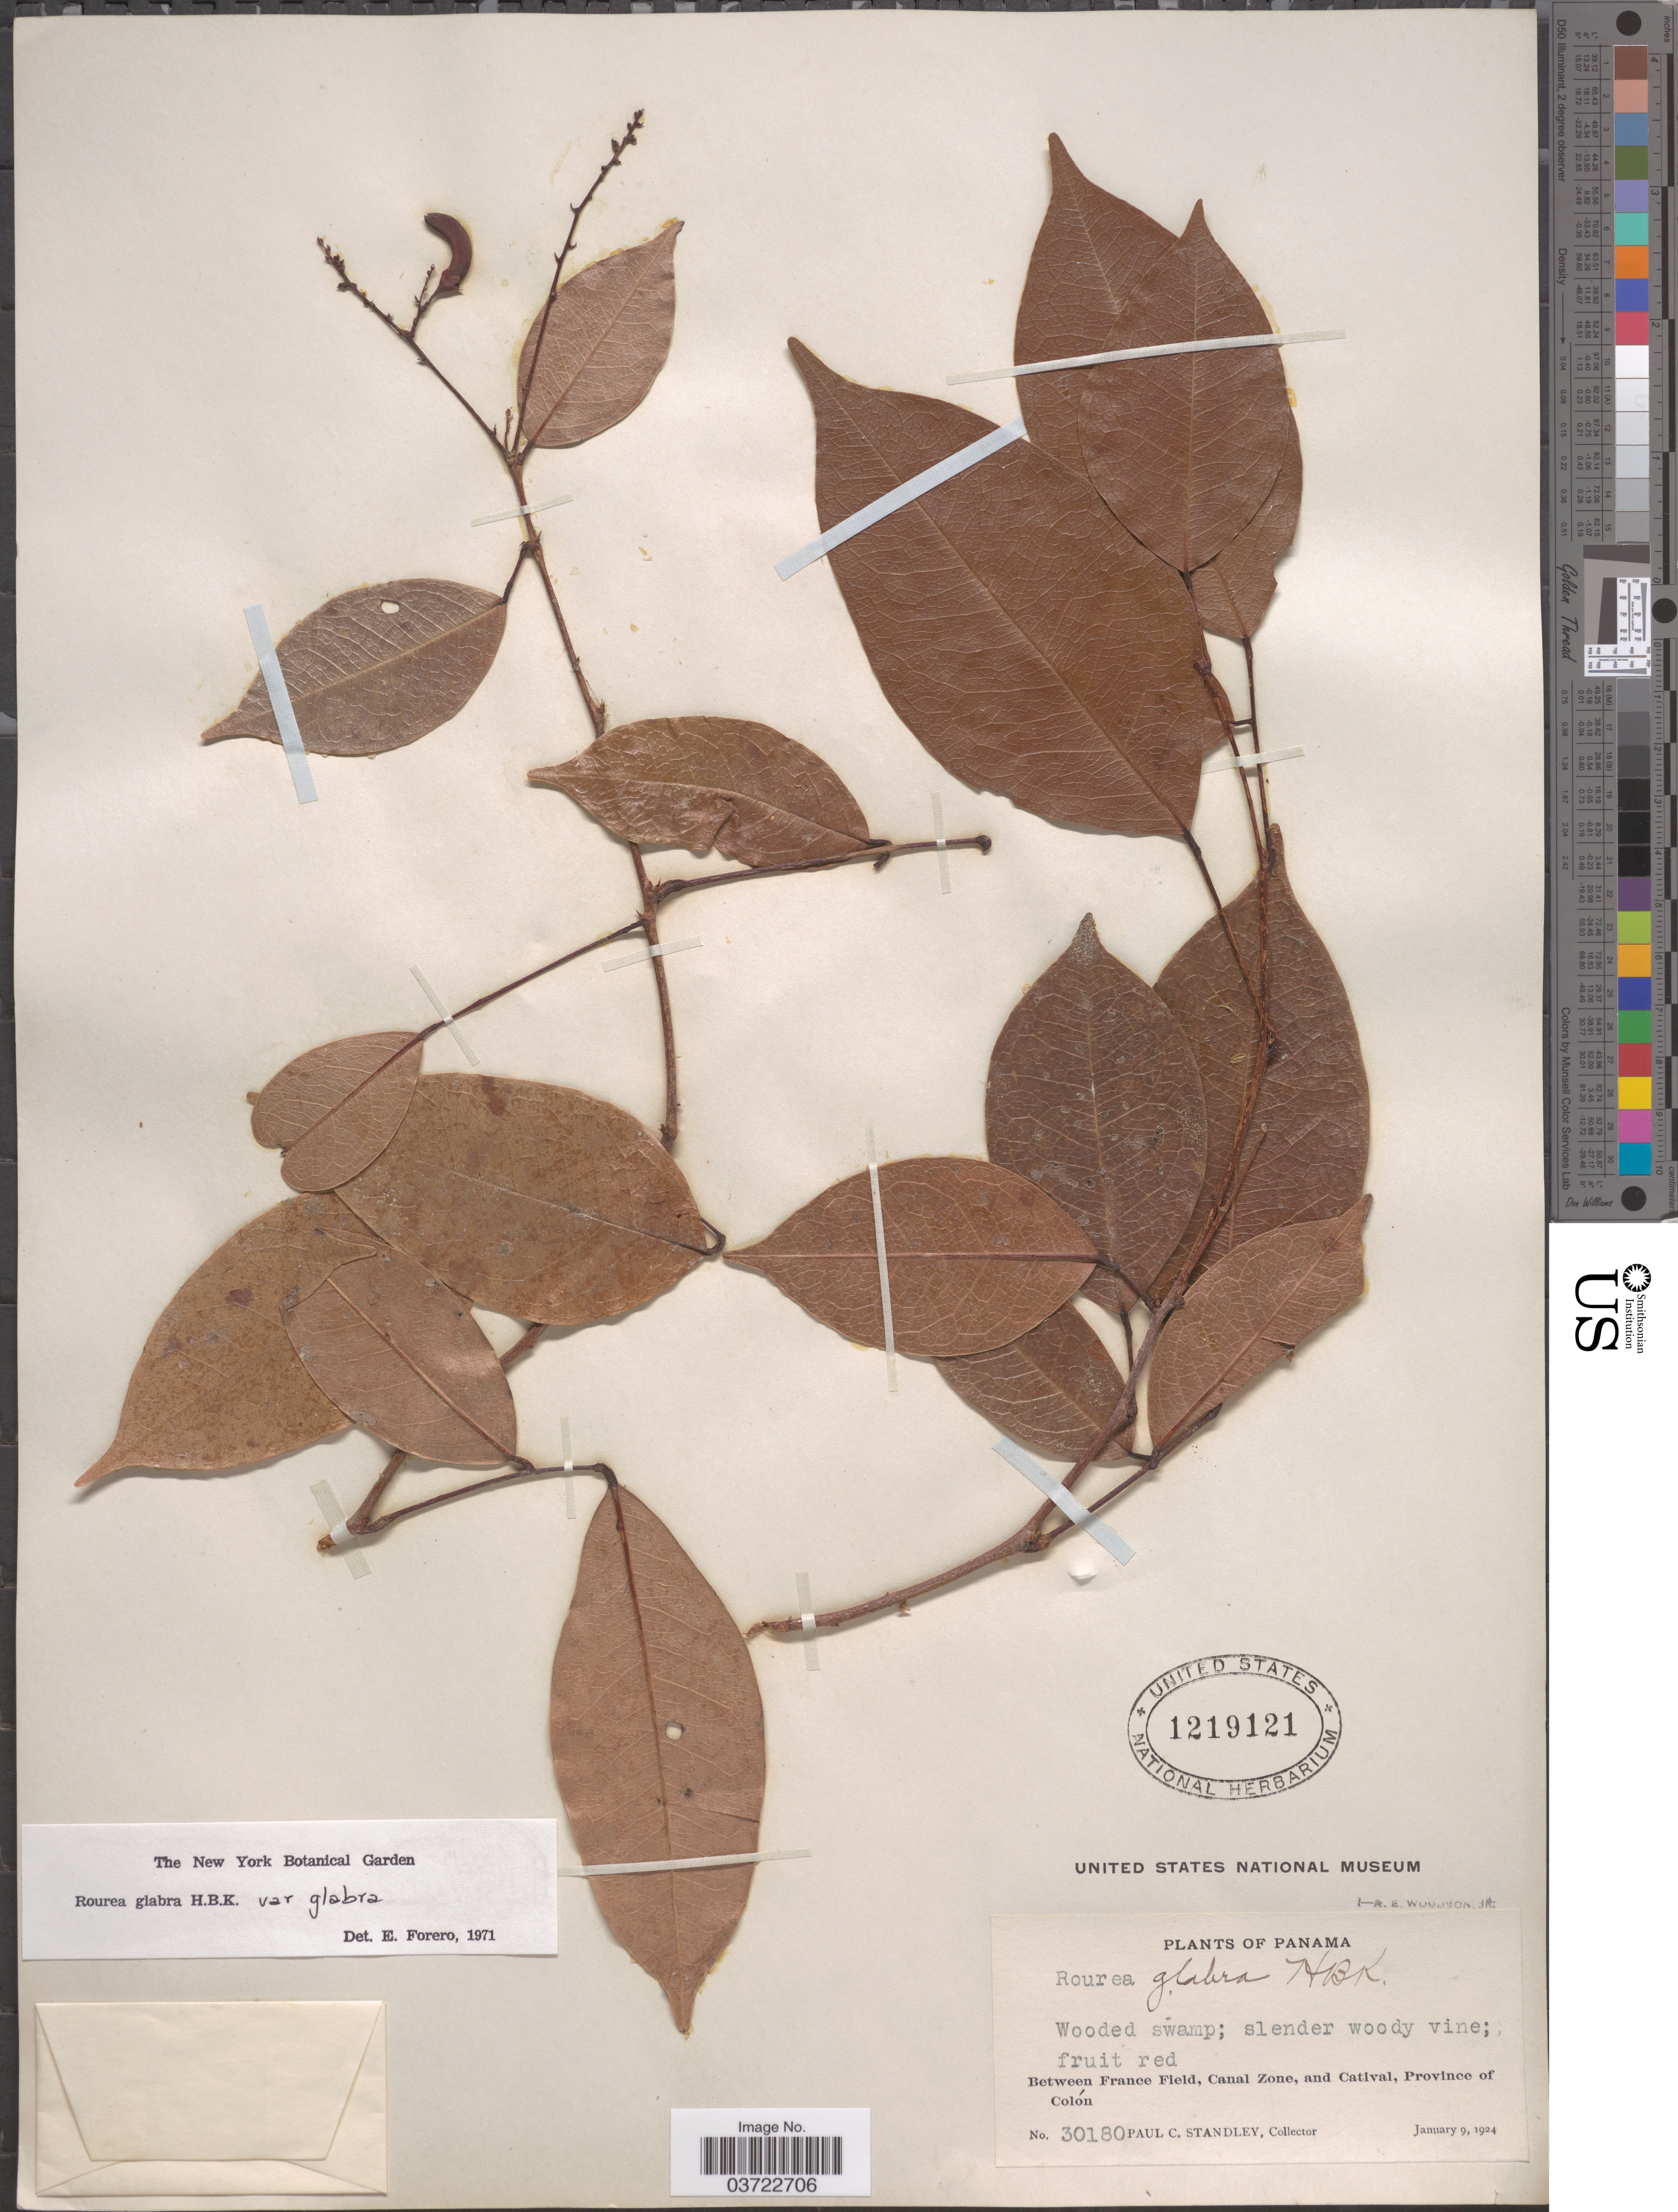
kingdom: Plantae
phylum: Tracheophyta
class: Magnoliopsida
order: Oxalidales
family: Connaraceae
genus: Rourea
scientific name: Rourea glabra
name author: Kunth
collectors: P. C. Standley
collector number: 30180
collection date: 1924-01-09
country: Panama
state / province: Colón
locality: Between France Field, Canal Zone, and Catival.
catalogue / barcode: US 1219121